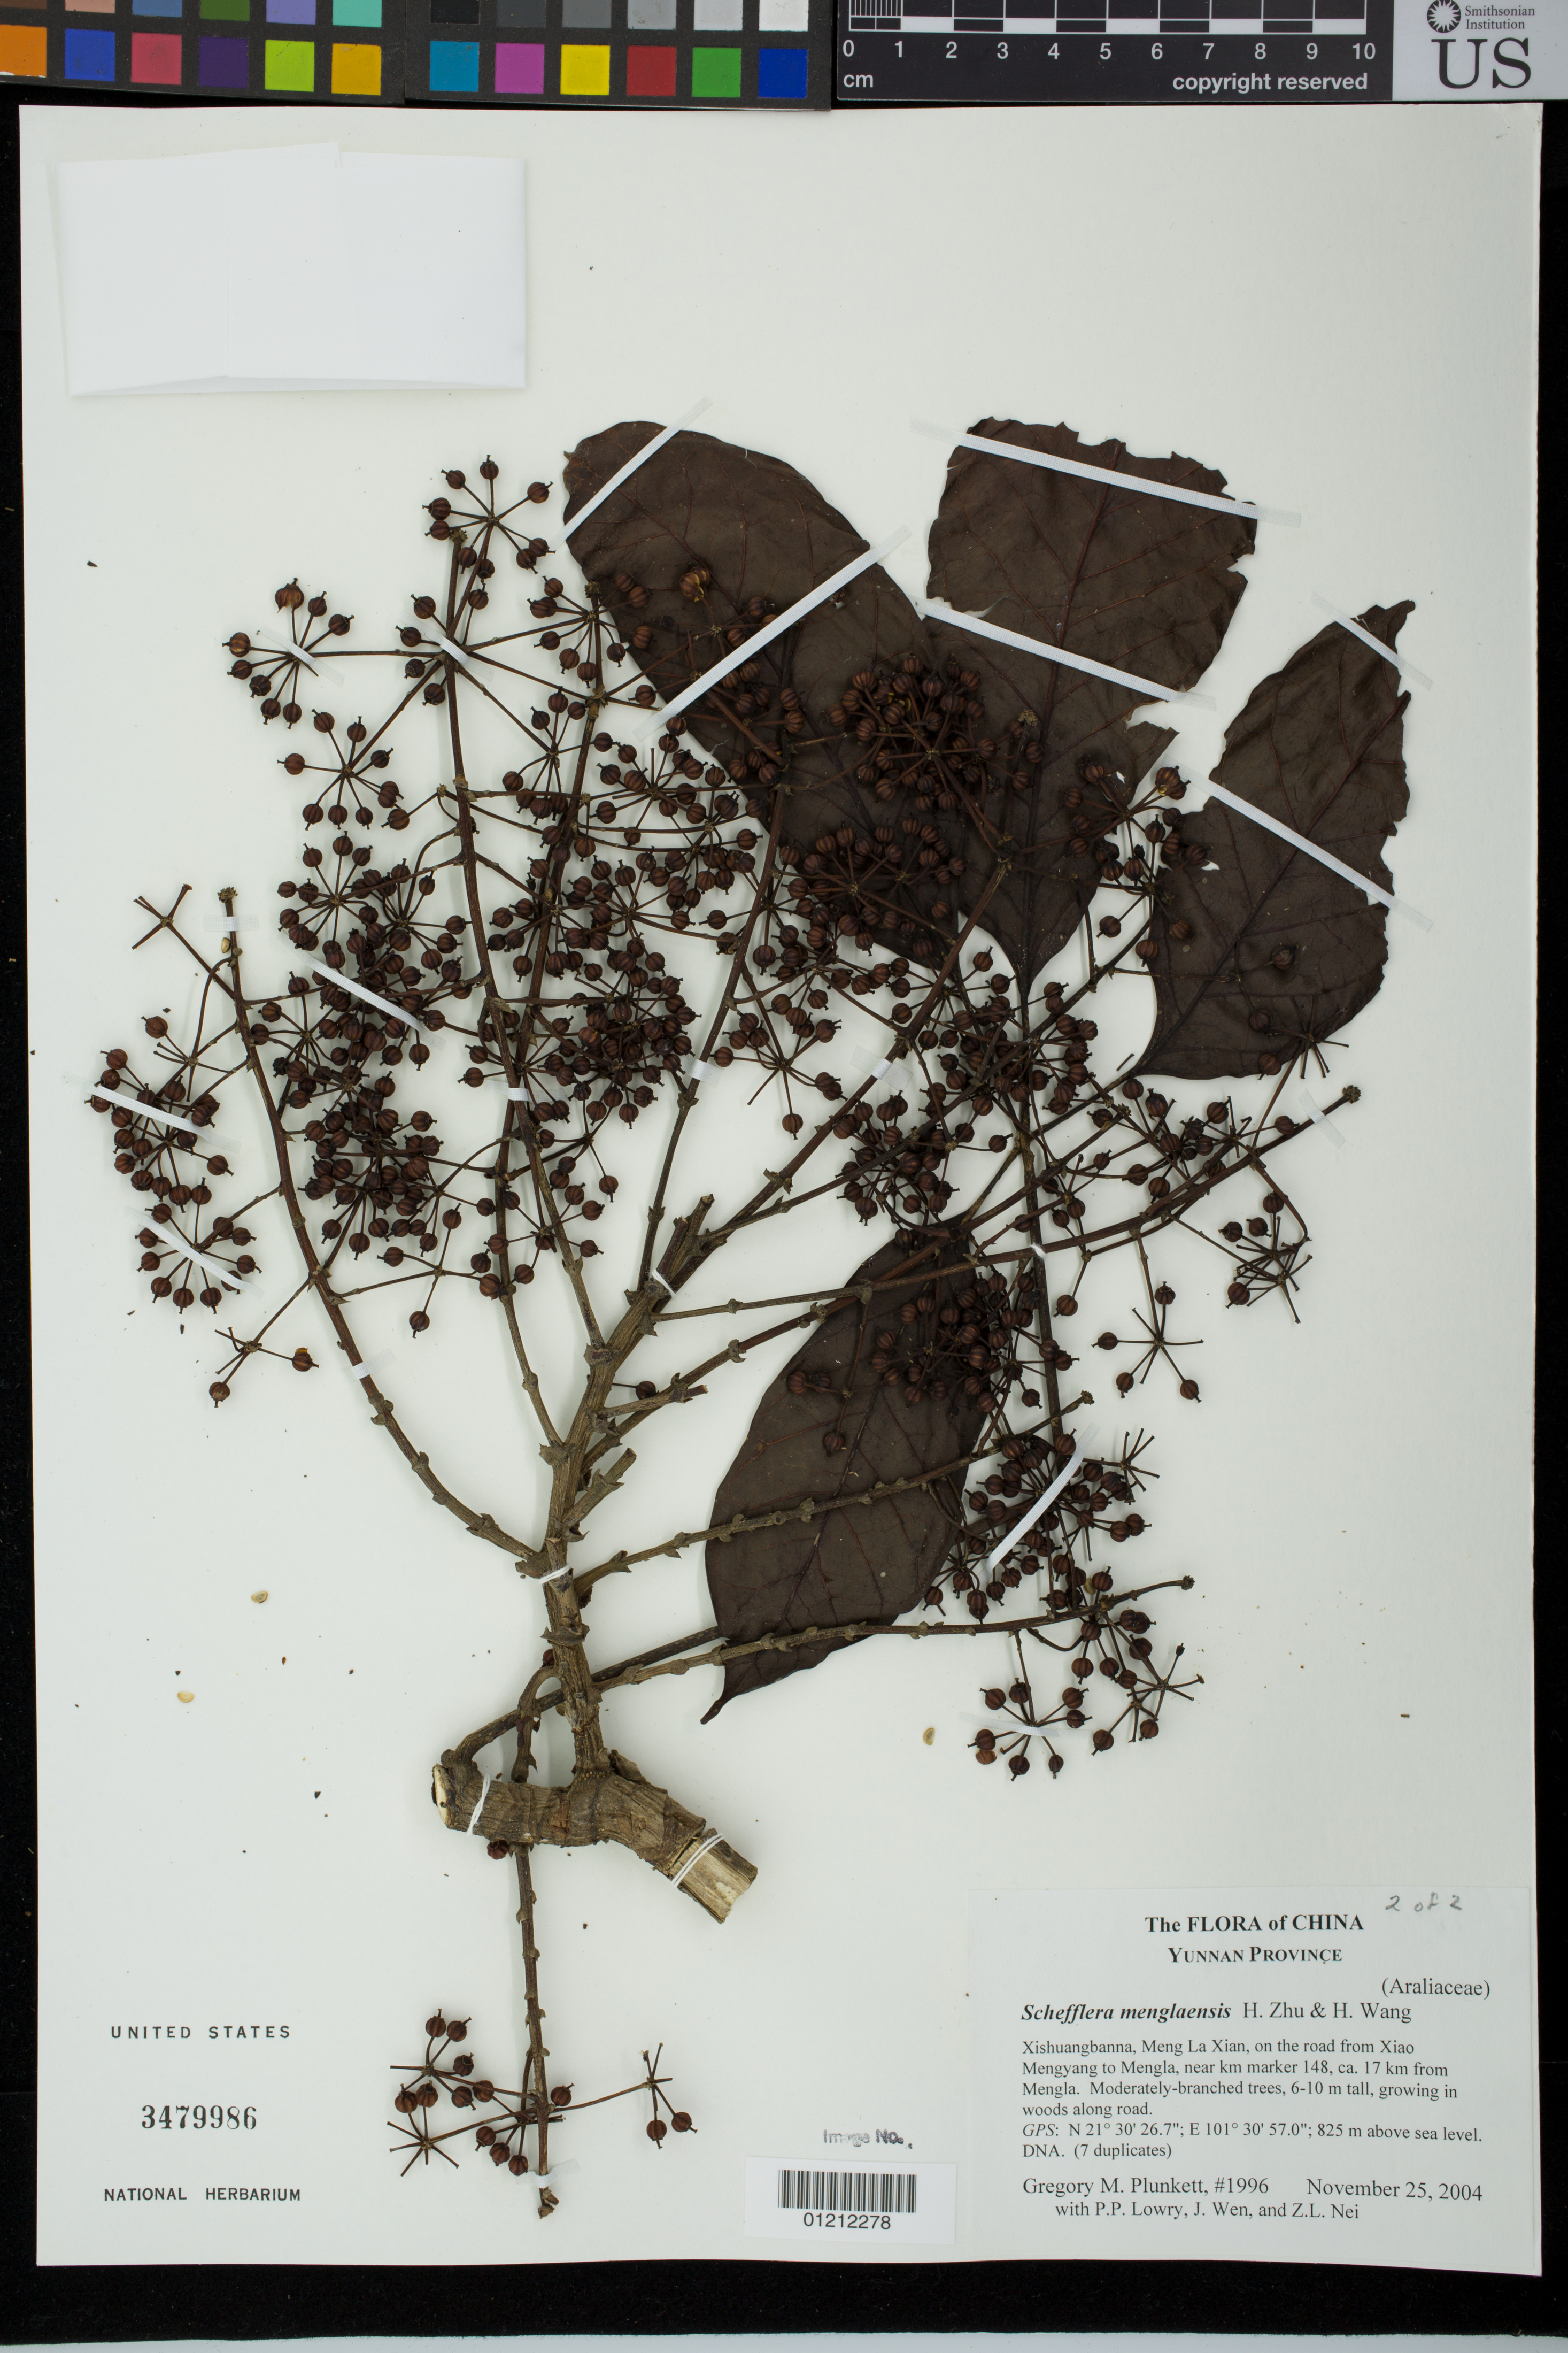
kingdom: Plantae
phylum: Tracheophyta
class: Magnoliopsida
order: Apiales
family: Araliaceae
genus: Schefflera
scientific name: Schefflera menglaensis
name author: Hua & H. Wang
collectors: G. M. Plunkett, P. P. Lowry, J. Wen & Z. Nei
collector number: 1996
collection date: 2004-11-25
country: China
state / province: Yunnan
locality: Xishuangbanna, Meng La Xian, on road from Xiao Mengyang to Mengla, near km marker 148, circa 17 km from Mengla, growing in woods along the road.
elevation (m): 825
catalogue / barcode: US 3479986